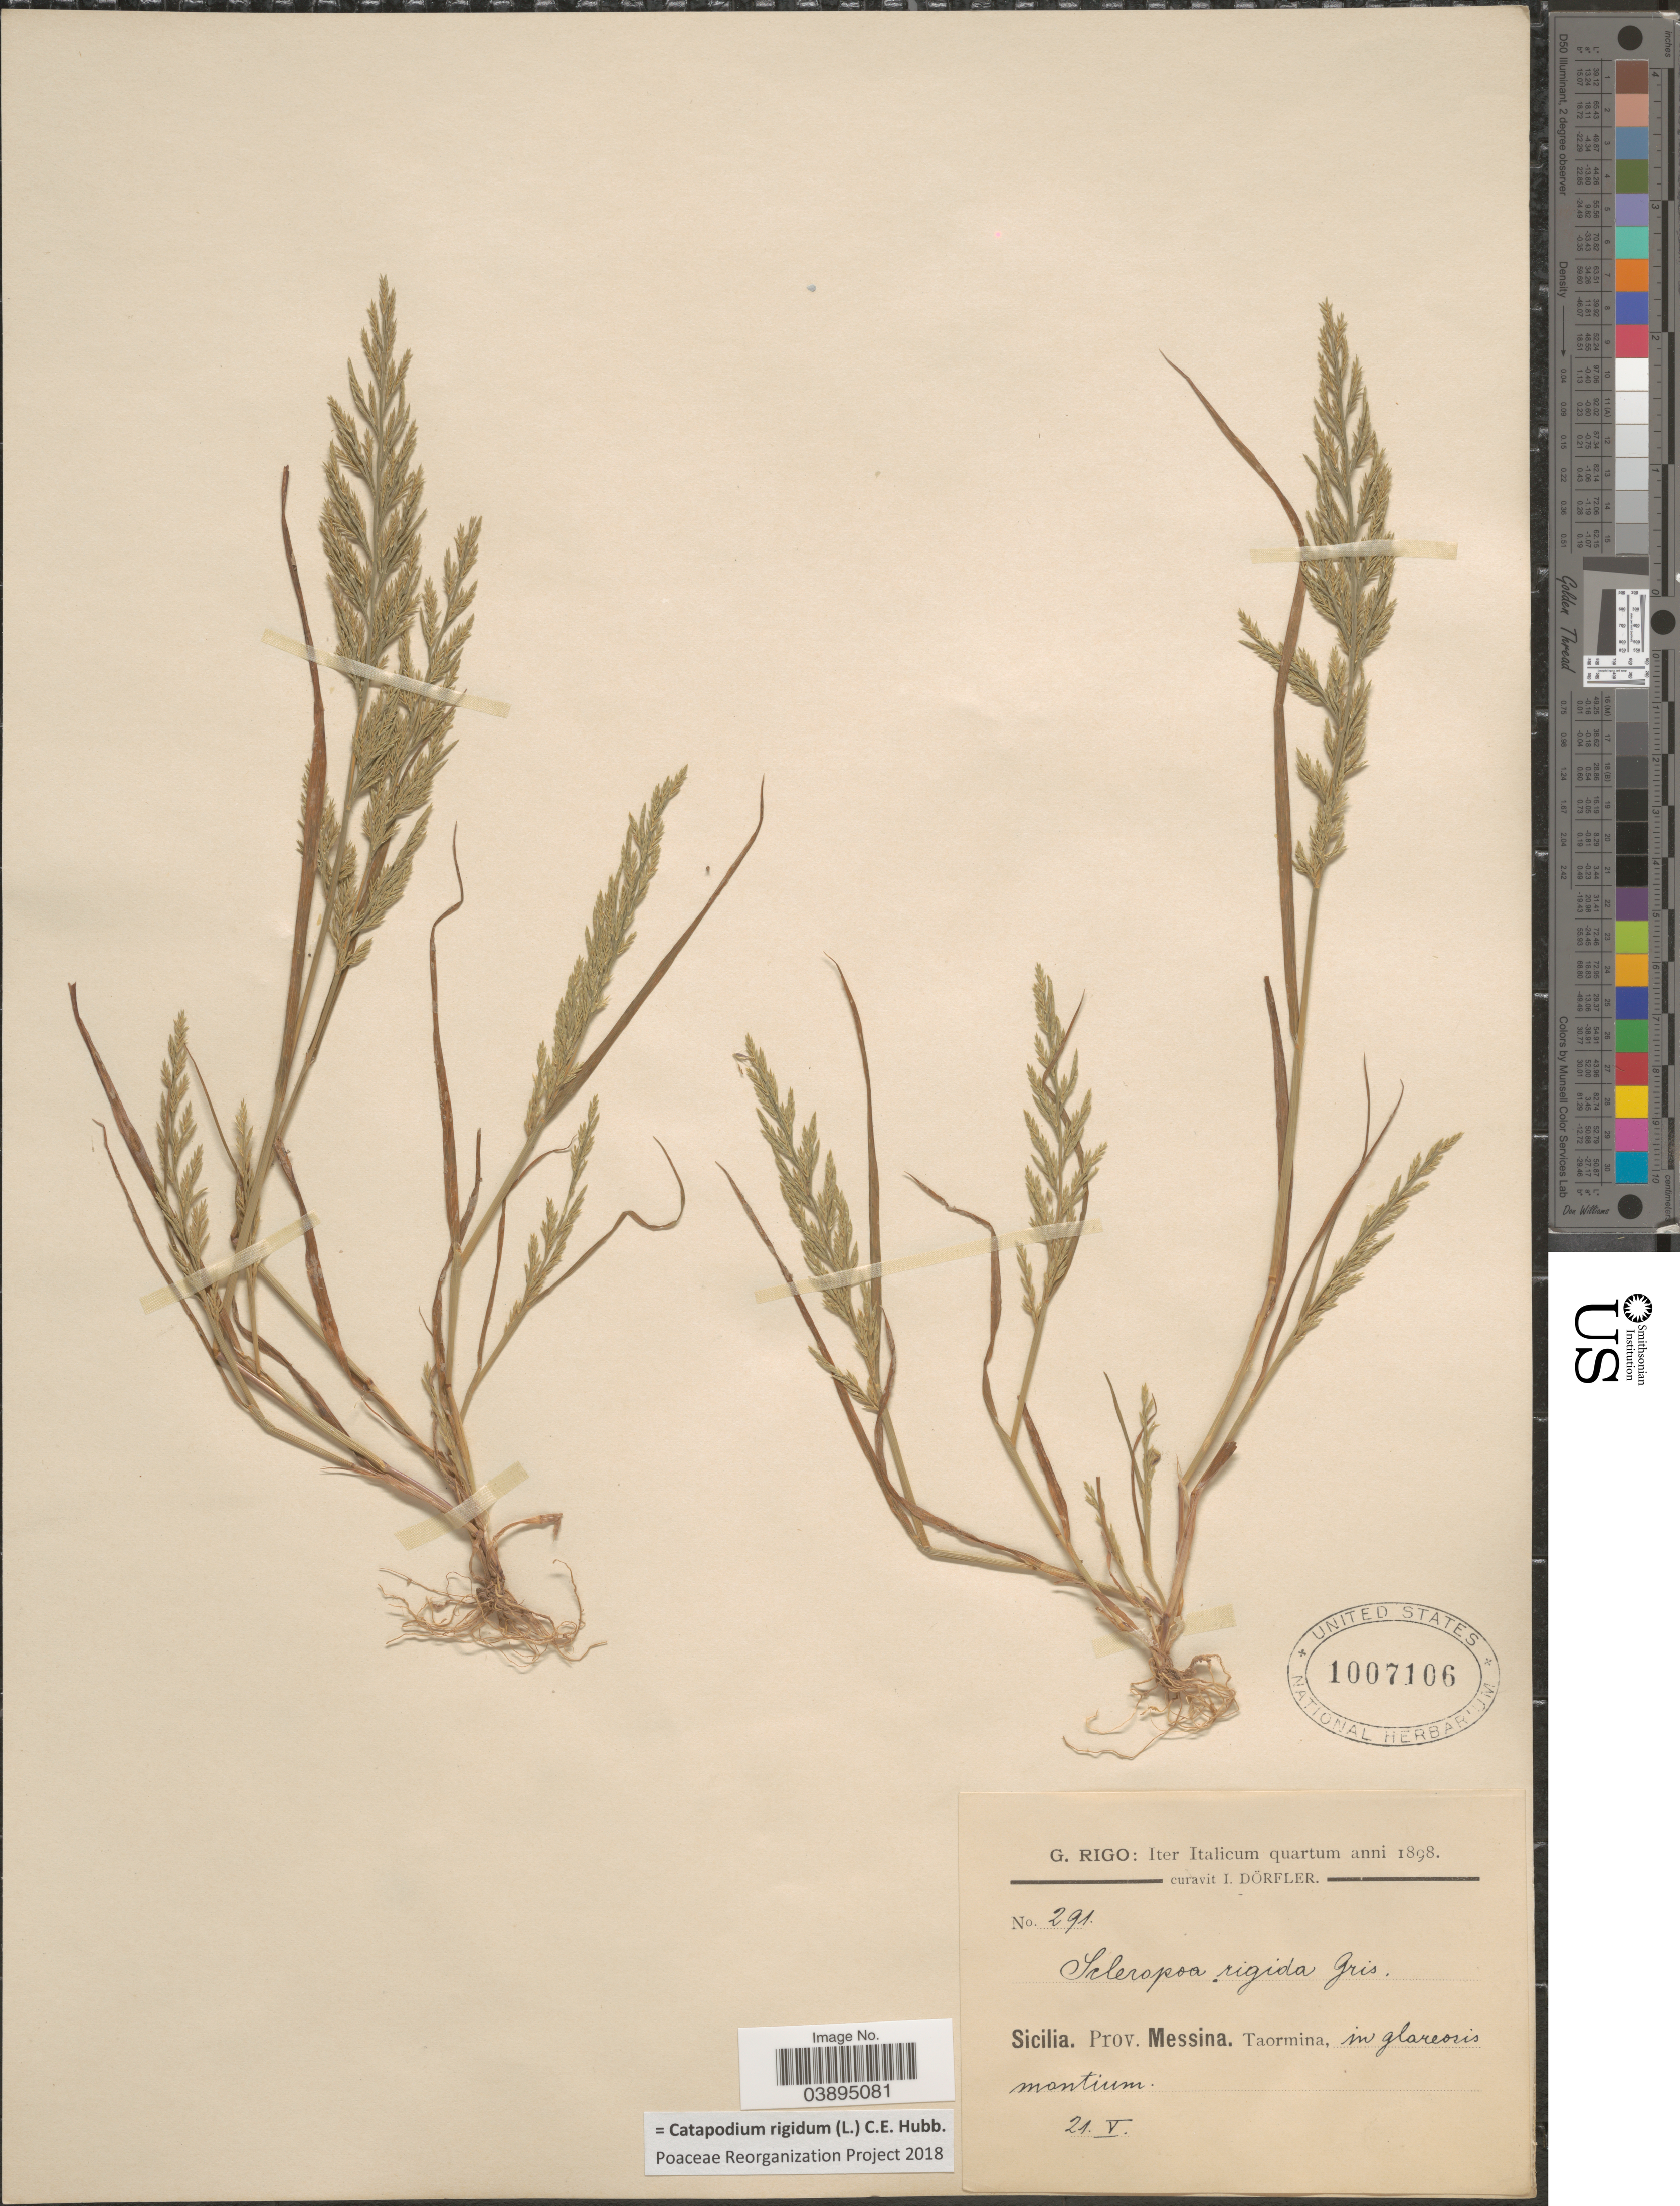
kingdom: Plantae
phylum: Tracheophyta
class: Liliopsida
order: Poales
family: Poaceae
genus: Catapodium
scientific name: Catapodium rigidum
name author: (L.) C.E. Hubb.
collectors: G. Rigo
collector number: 291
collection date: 1898-05-21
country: Italy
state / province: Siciliana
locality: Iter Italicum quartum. Sicilia. Prov. Messina. Taormina, in glareosis montium.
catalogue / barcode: US 1007106